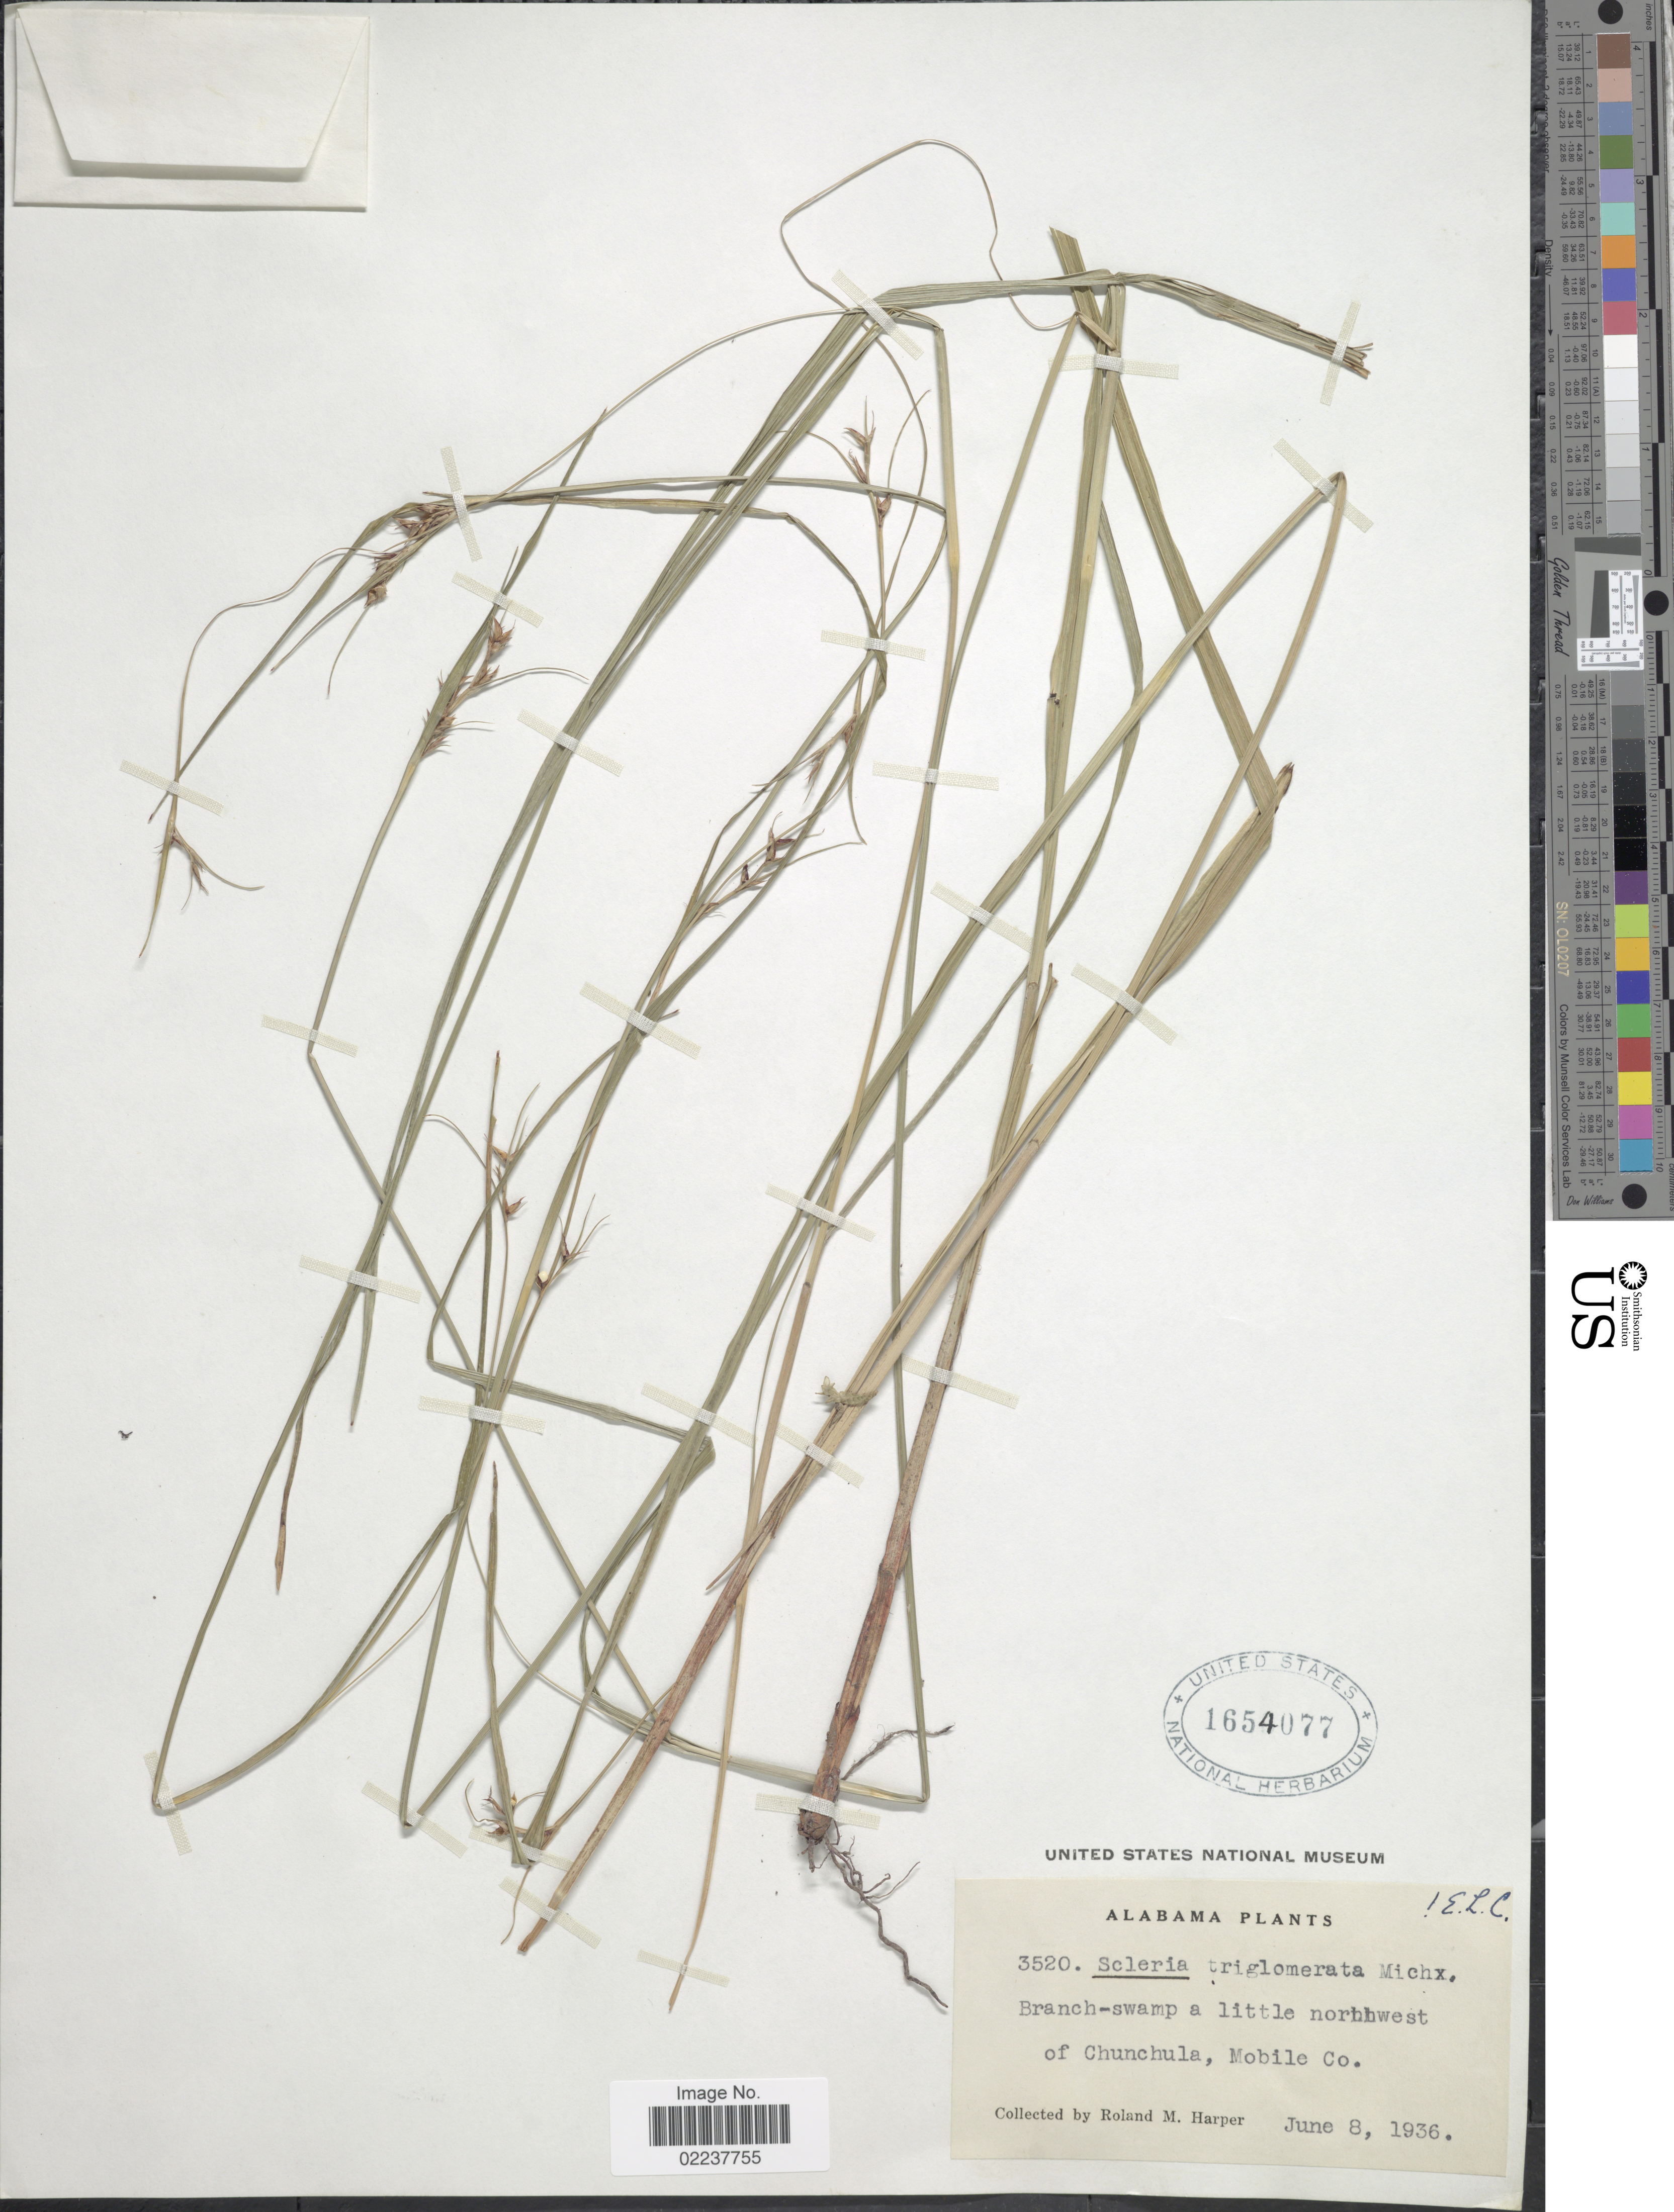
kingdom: Plantae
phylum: Tracheophyta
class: Liliopsida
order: Poales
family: Cyperaceae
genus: Scleria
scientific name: Scleria triglomerata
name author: Michx.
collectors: R. M. Harper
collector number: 3520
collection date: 1936-06-08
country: United States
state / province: Alabama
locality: Branch-swamp a little northwest of Chunchula, Mobile Co.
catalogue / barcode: US 1654077